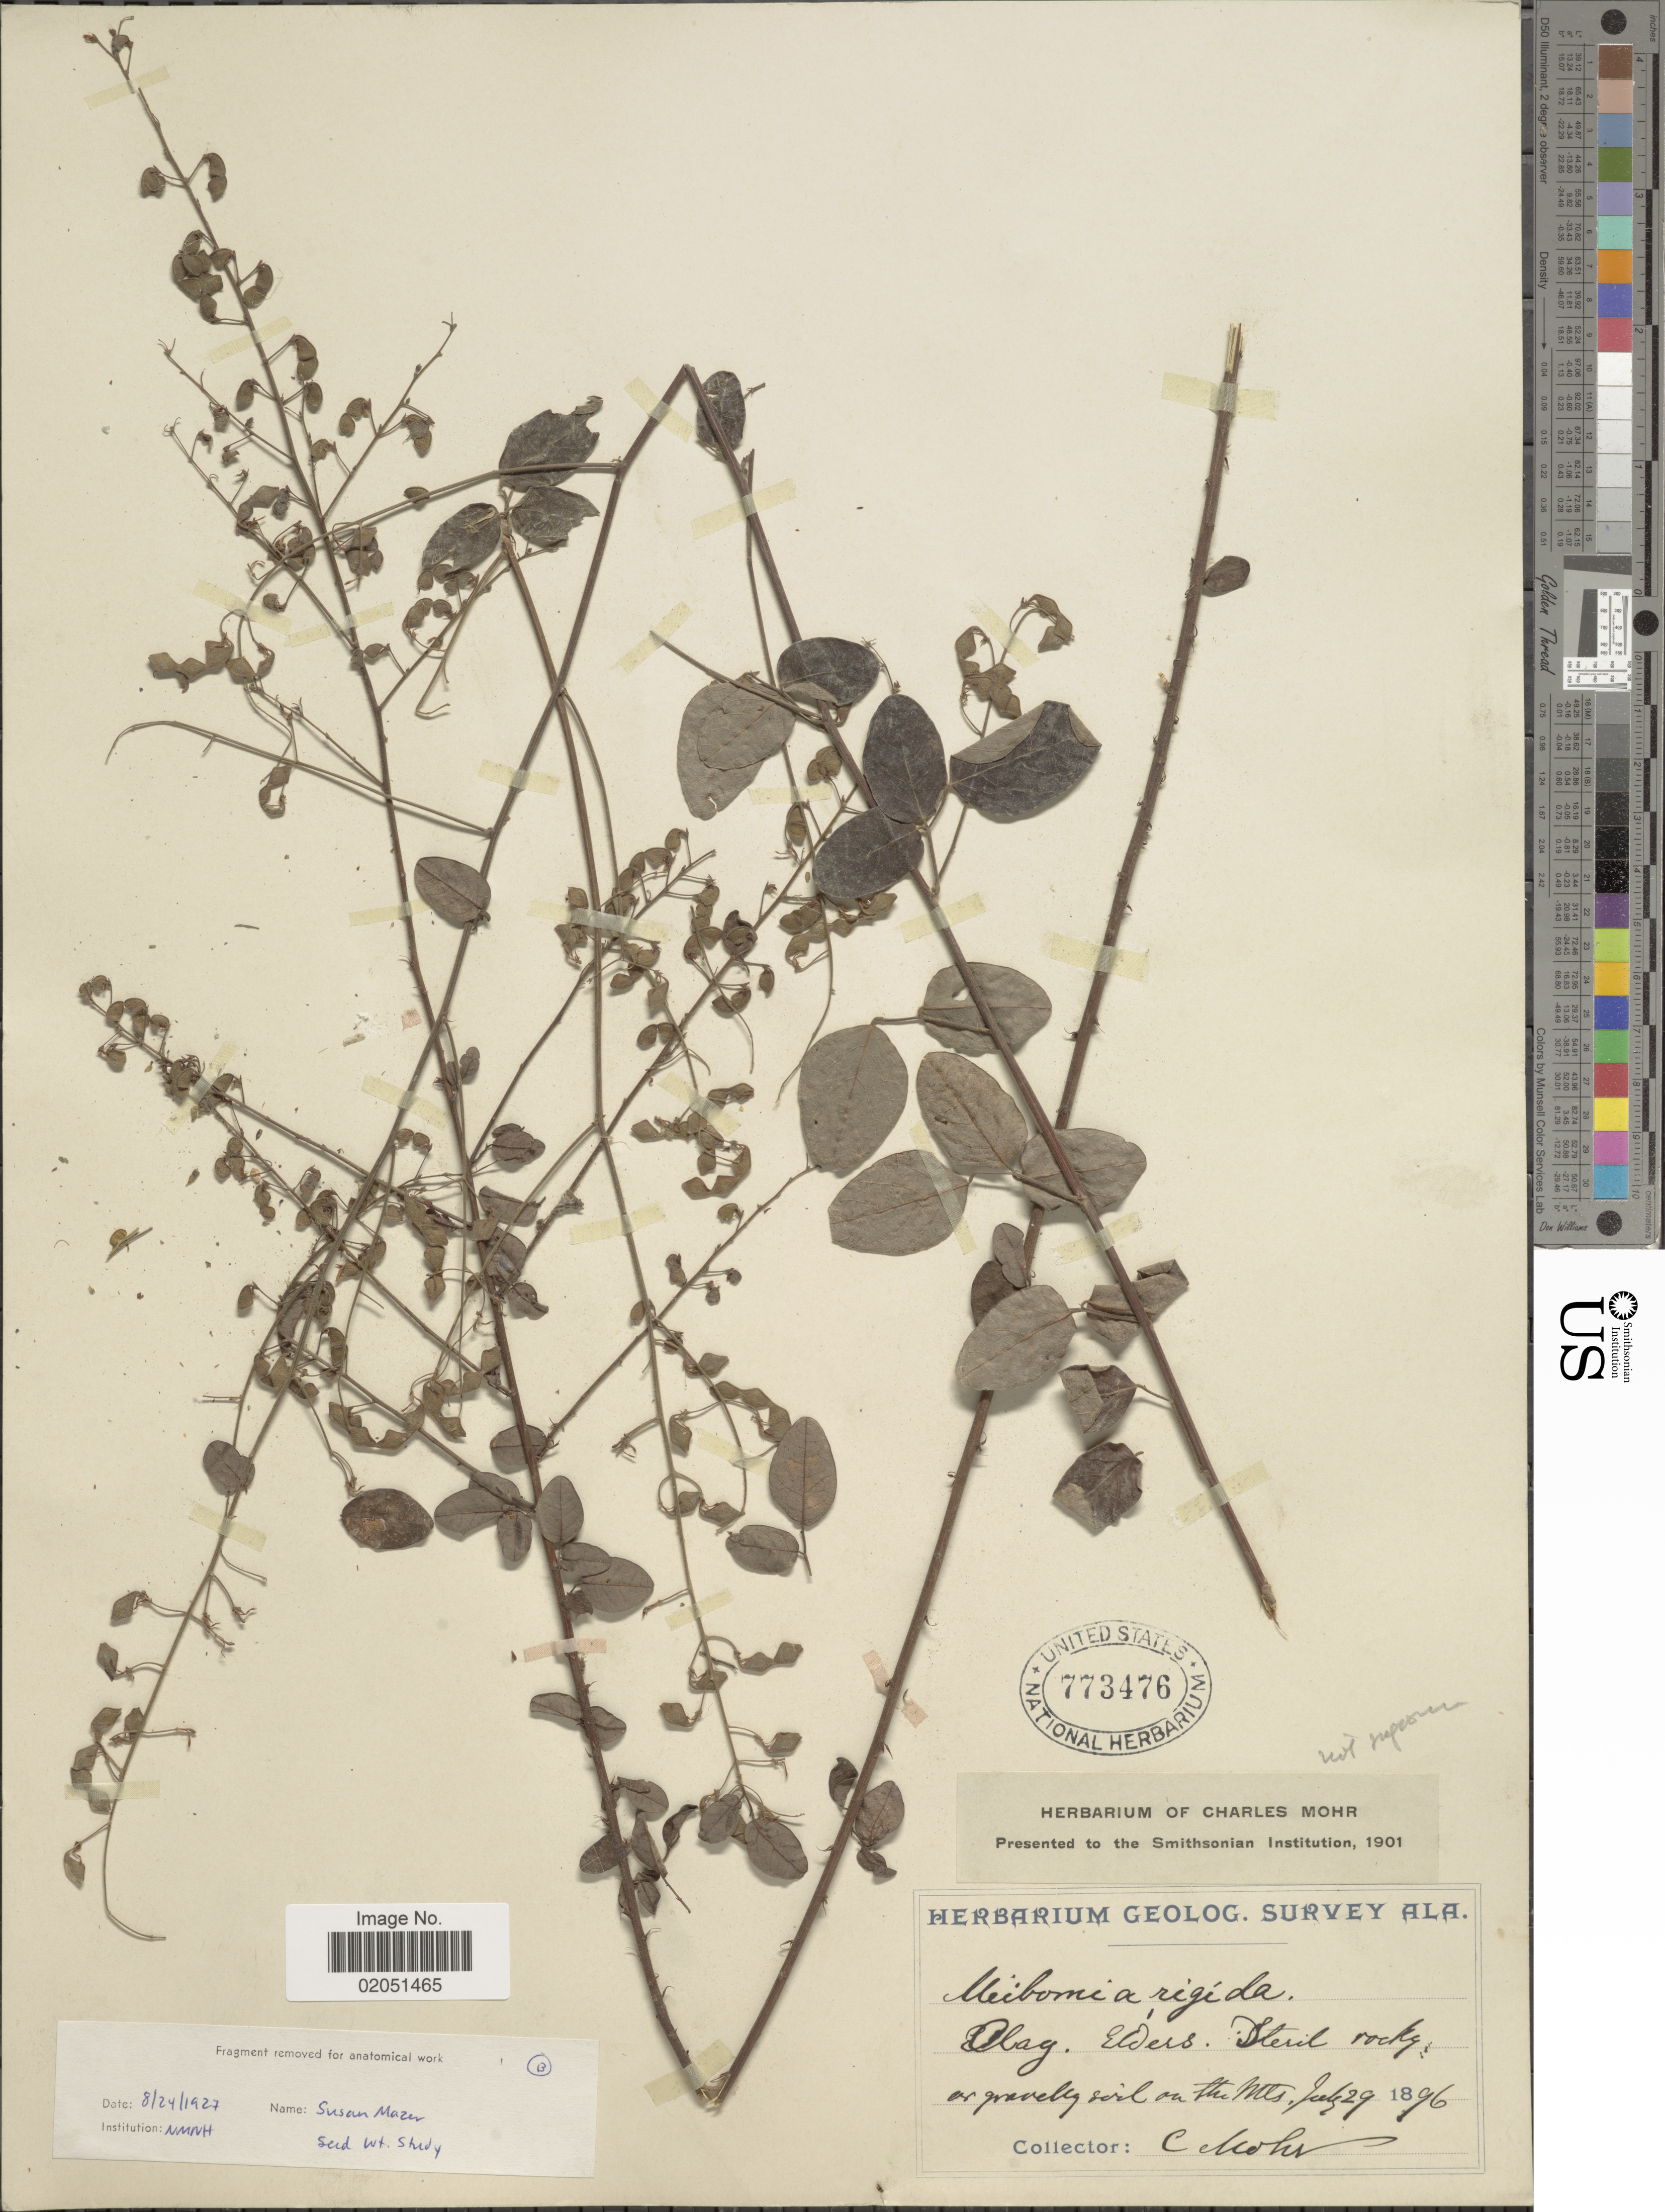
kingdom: Plantae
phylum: Tracheophyta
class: Magnoliopsida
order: Fabales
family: Fabaceae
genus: Desmodium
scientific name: Desmodium rigidum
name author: (Elliott) DC.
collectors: C. T. Mohr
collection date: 1896-07-29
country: United States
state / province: Alabama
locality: Steril rocky or gravelly soil on the Mts.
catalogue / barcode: US 773476